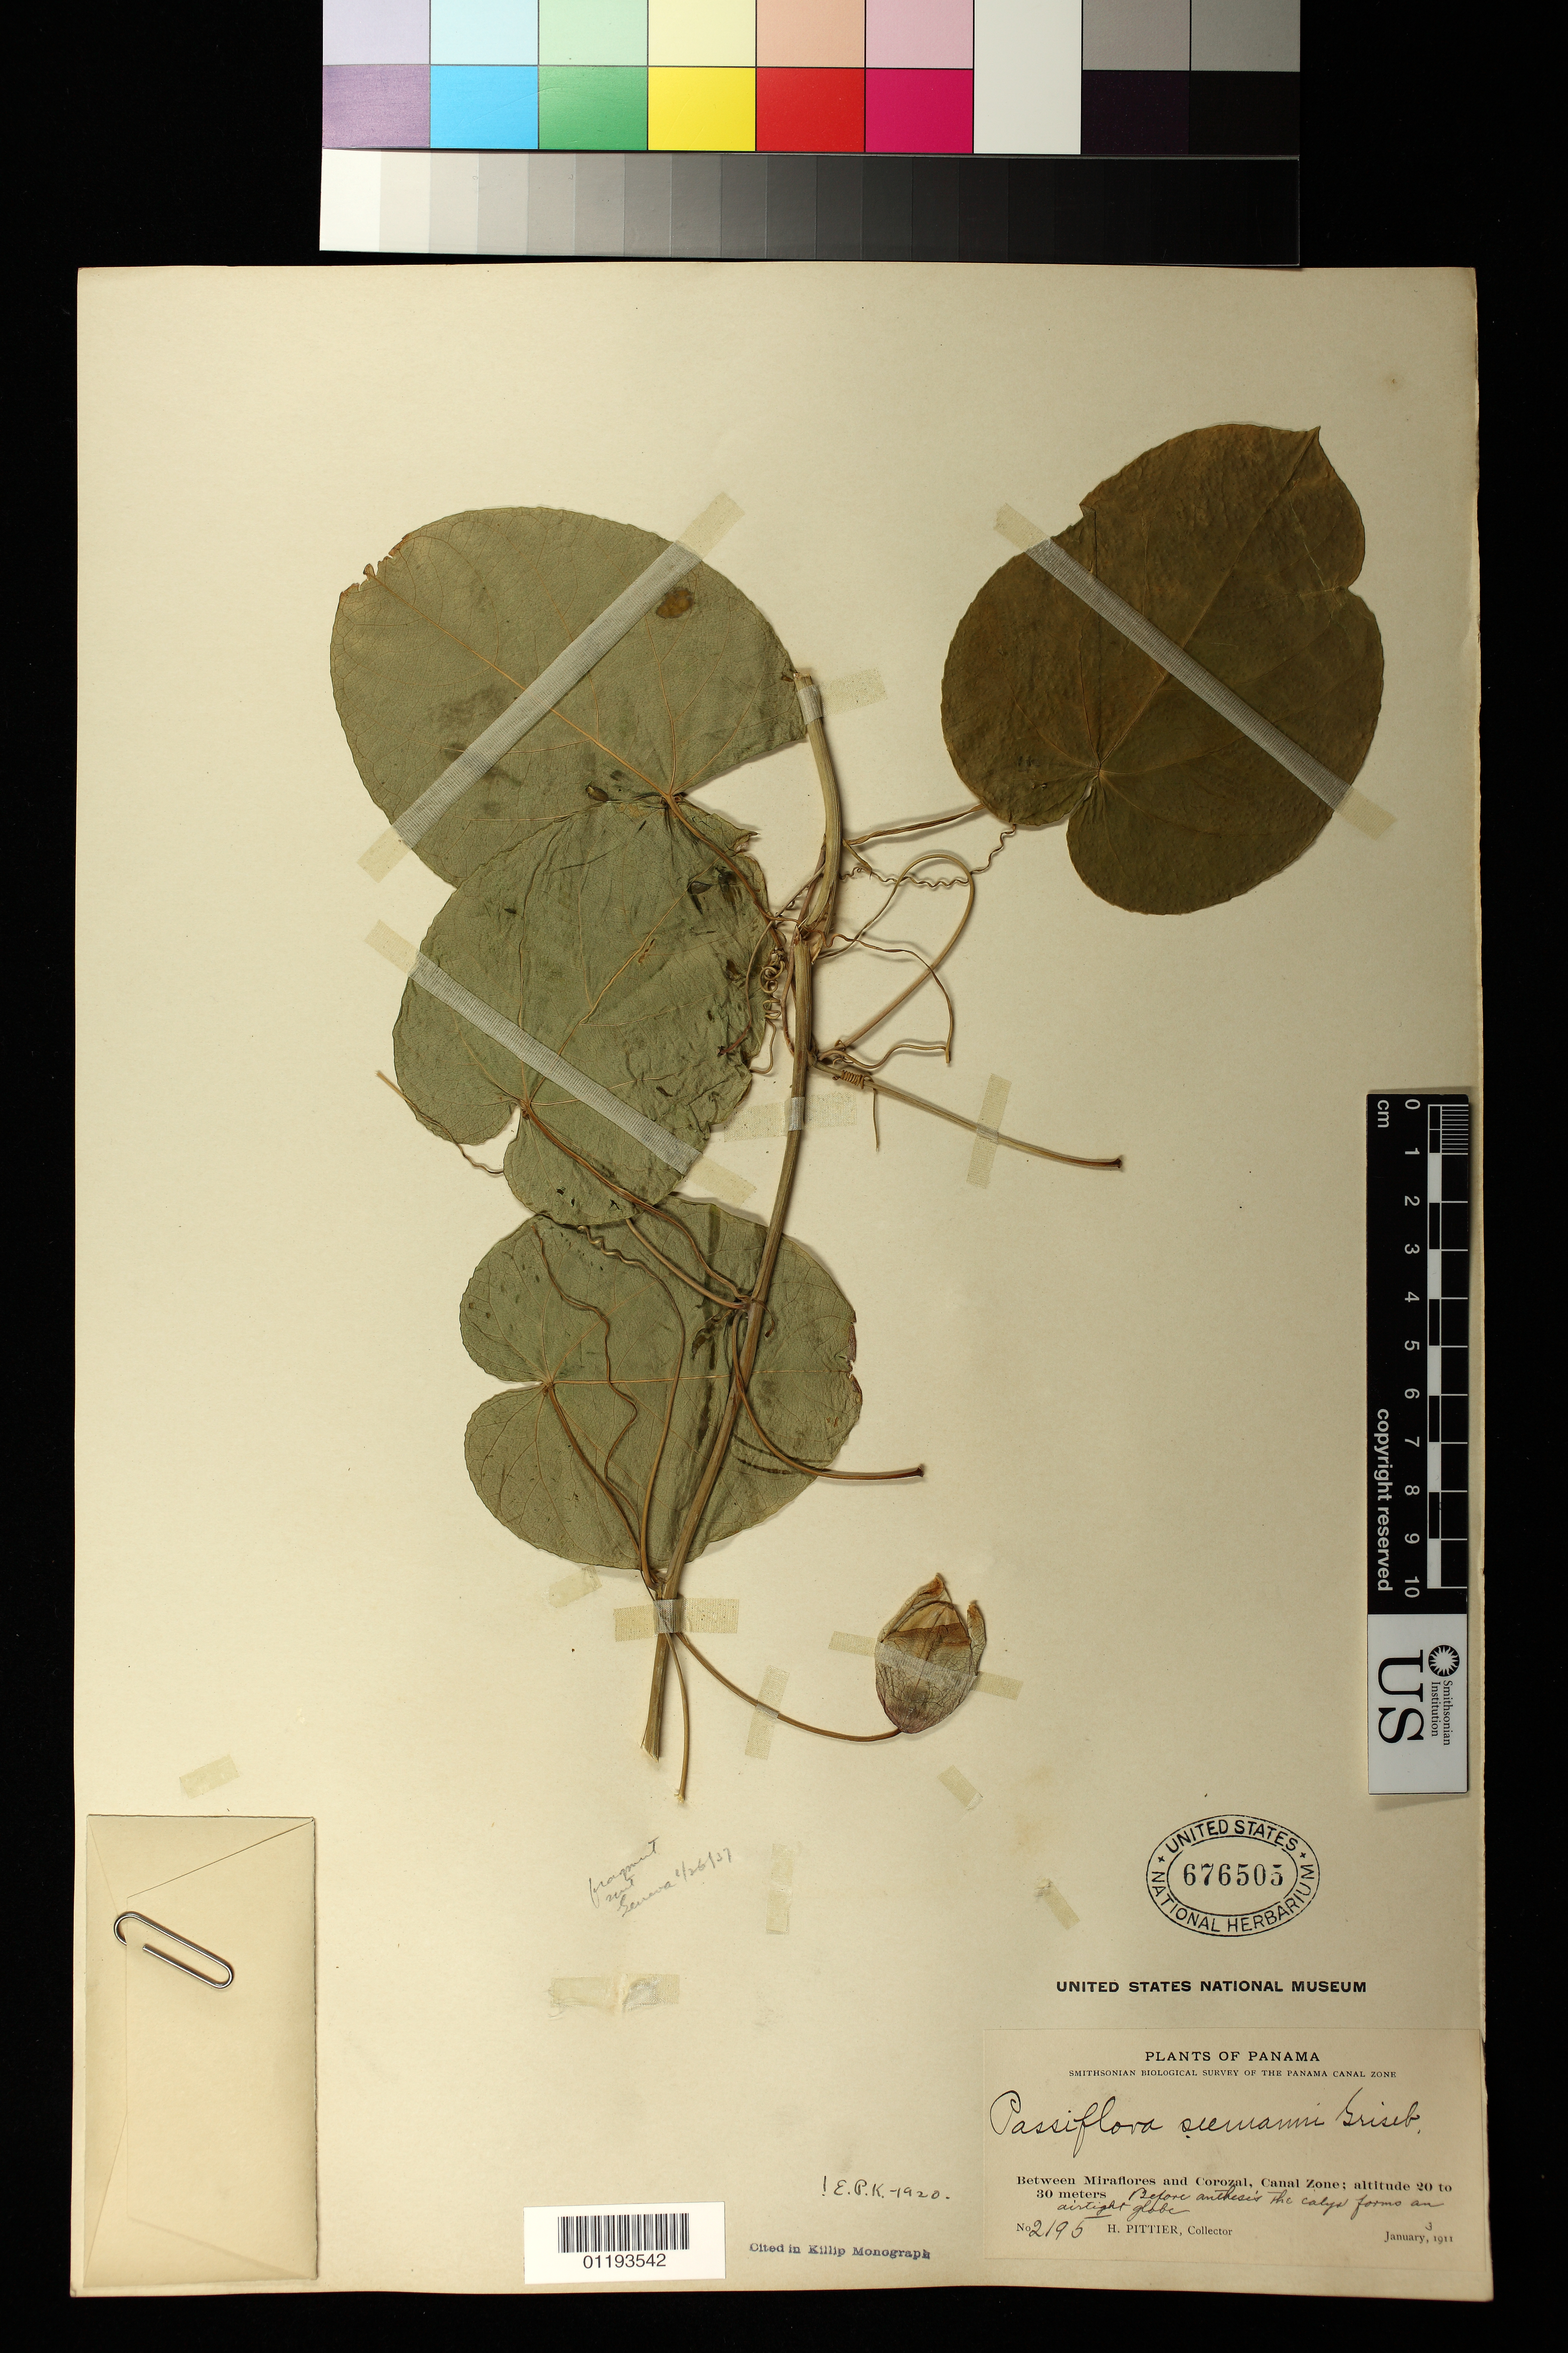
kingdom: Plantae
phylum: Tracheophyta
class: Magnoliopsida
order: Malpighiales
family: Passifloraceae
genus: Passiflora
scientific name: Passiflora seemannii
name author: Griseb.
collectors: H. F. Pittier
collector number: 2195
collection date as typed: Jan 3 1911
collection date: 1911-01-03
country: Panama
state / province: Panamá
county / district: Canal Zone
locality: Between Miraflores and Corozal, Canal Zone.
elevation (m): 20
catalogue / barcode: US 676505